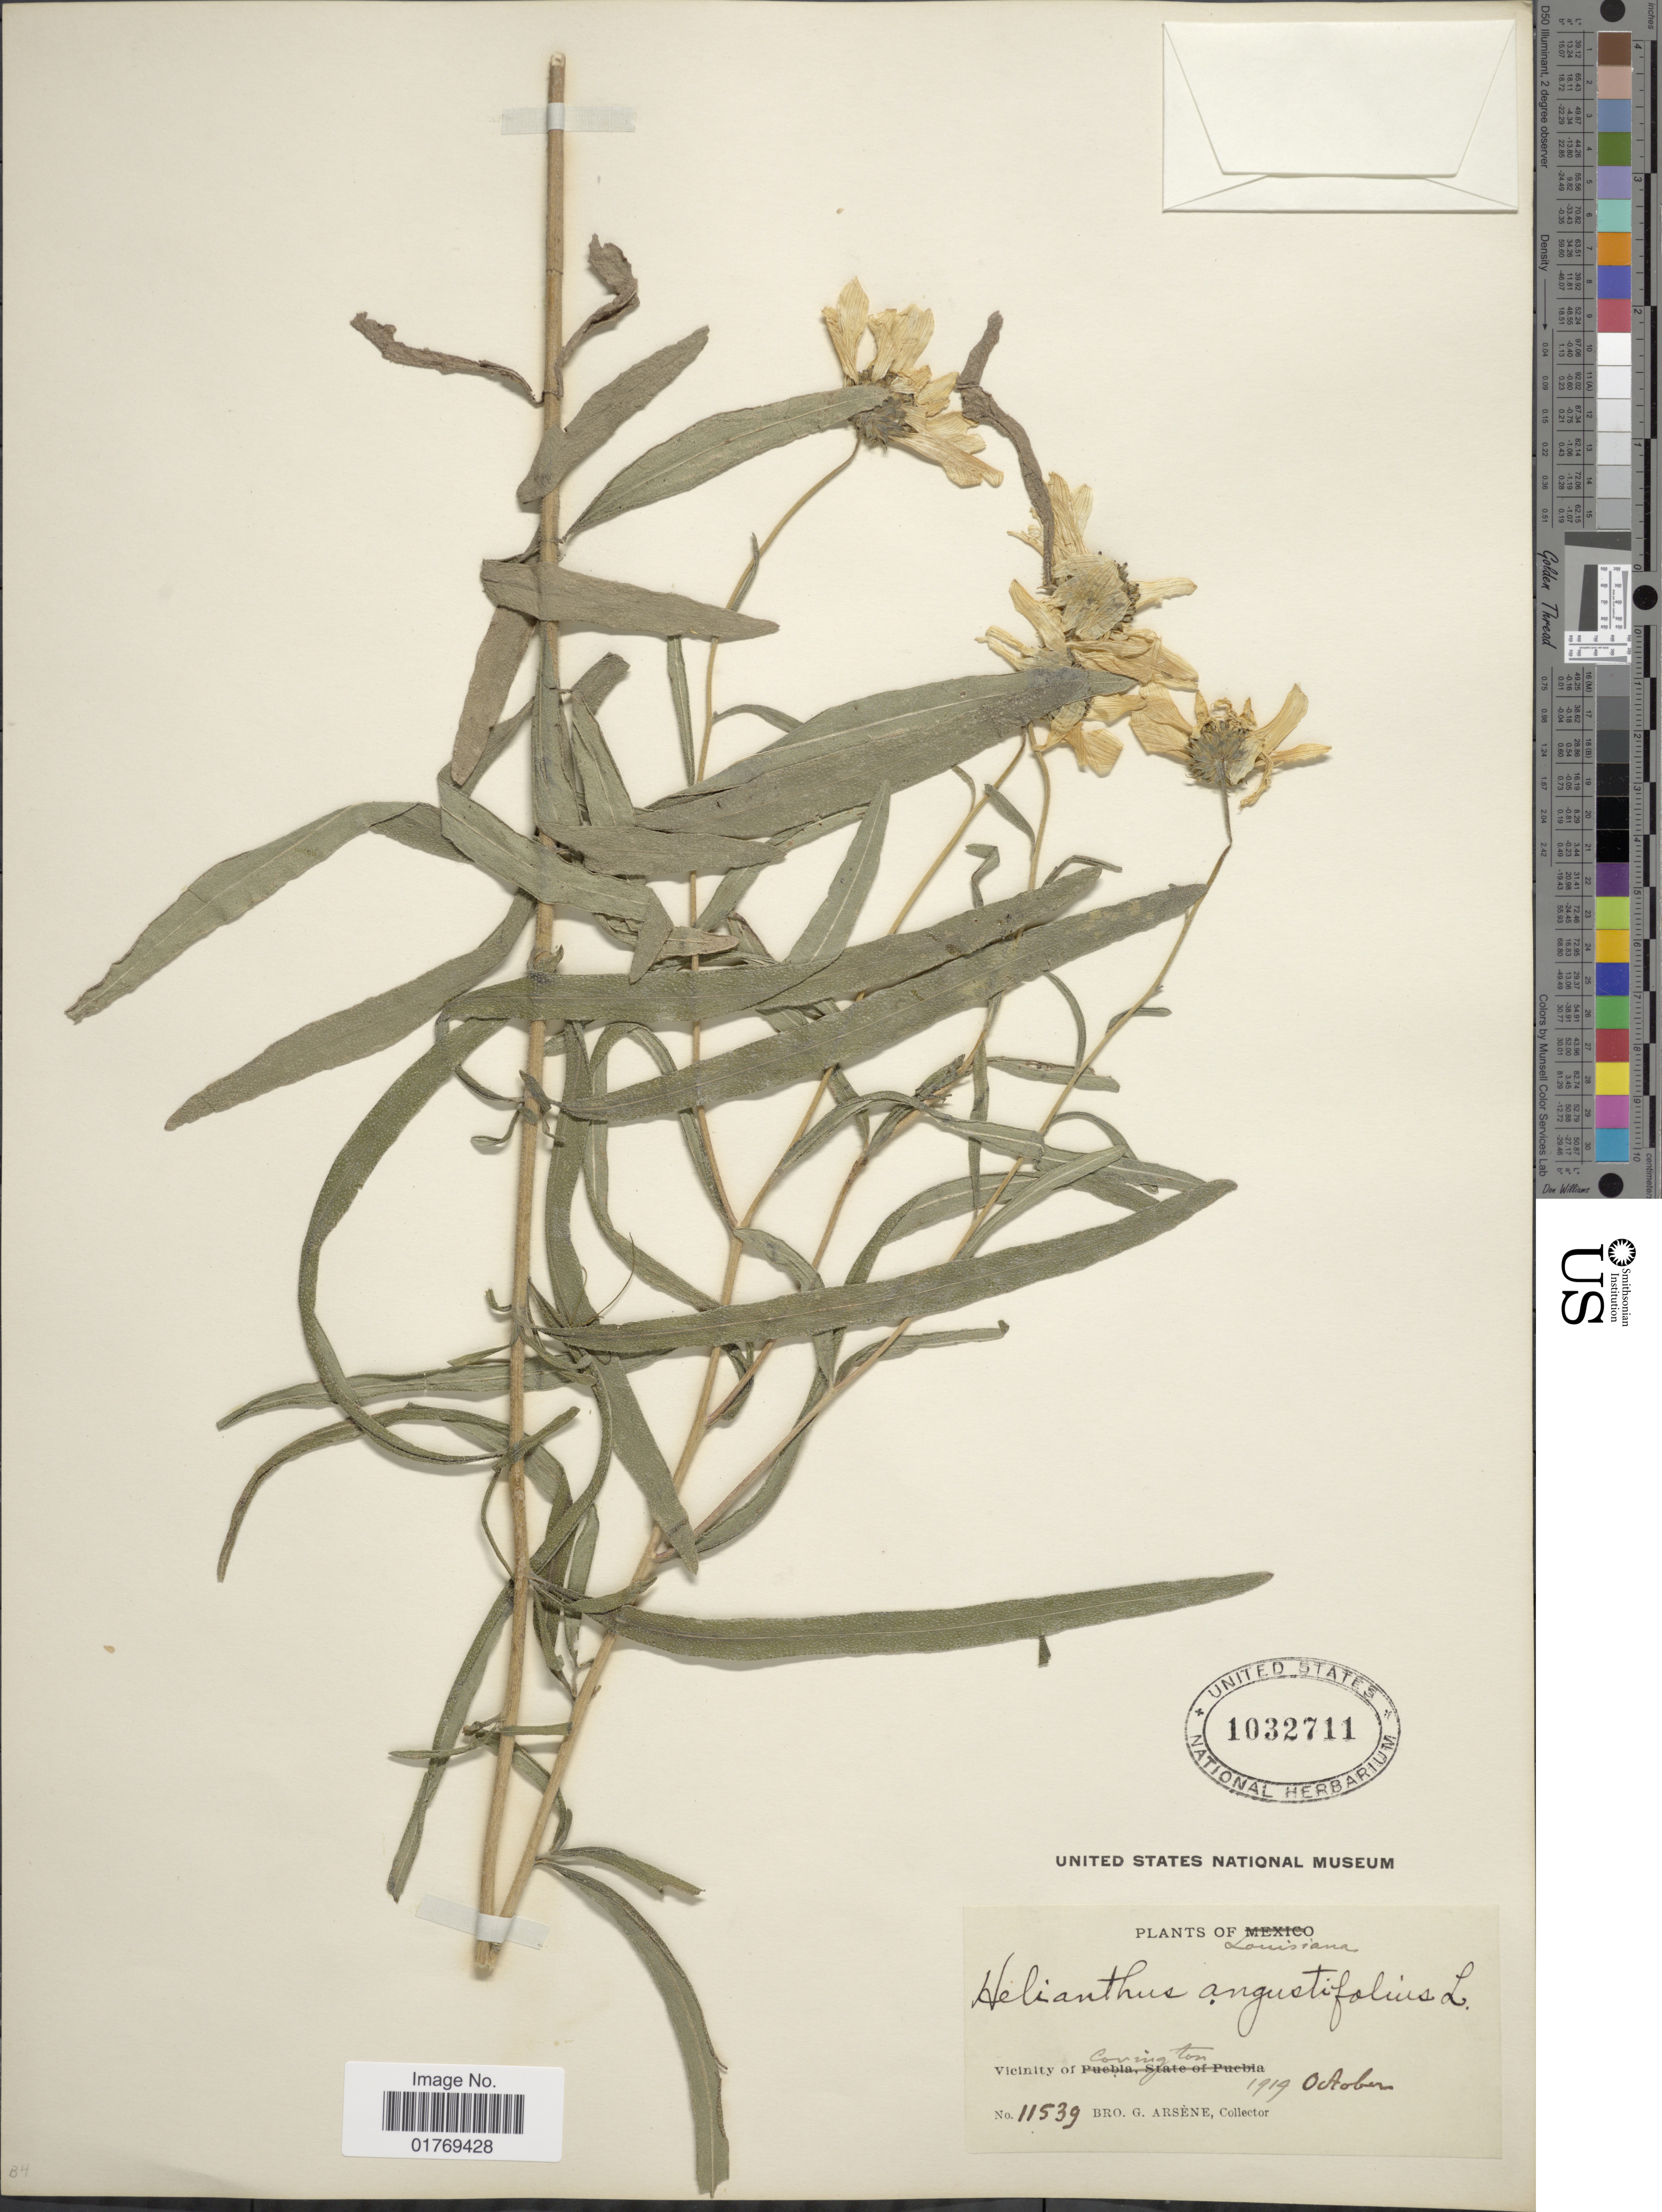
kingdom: Plantae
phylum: Tracheophyta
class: Magnoliopsida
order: Asterales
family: Asteraceae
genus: Helianthus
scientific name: Helianthus angustifolius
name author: L.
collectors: Bro. G. Arsène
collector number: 11539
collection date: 1919-10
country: United States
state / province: Louisiana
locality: Vicinity of Covington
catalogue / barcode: US 1032711